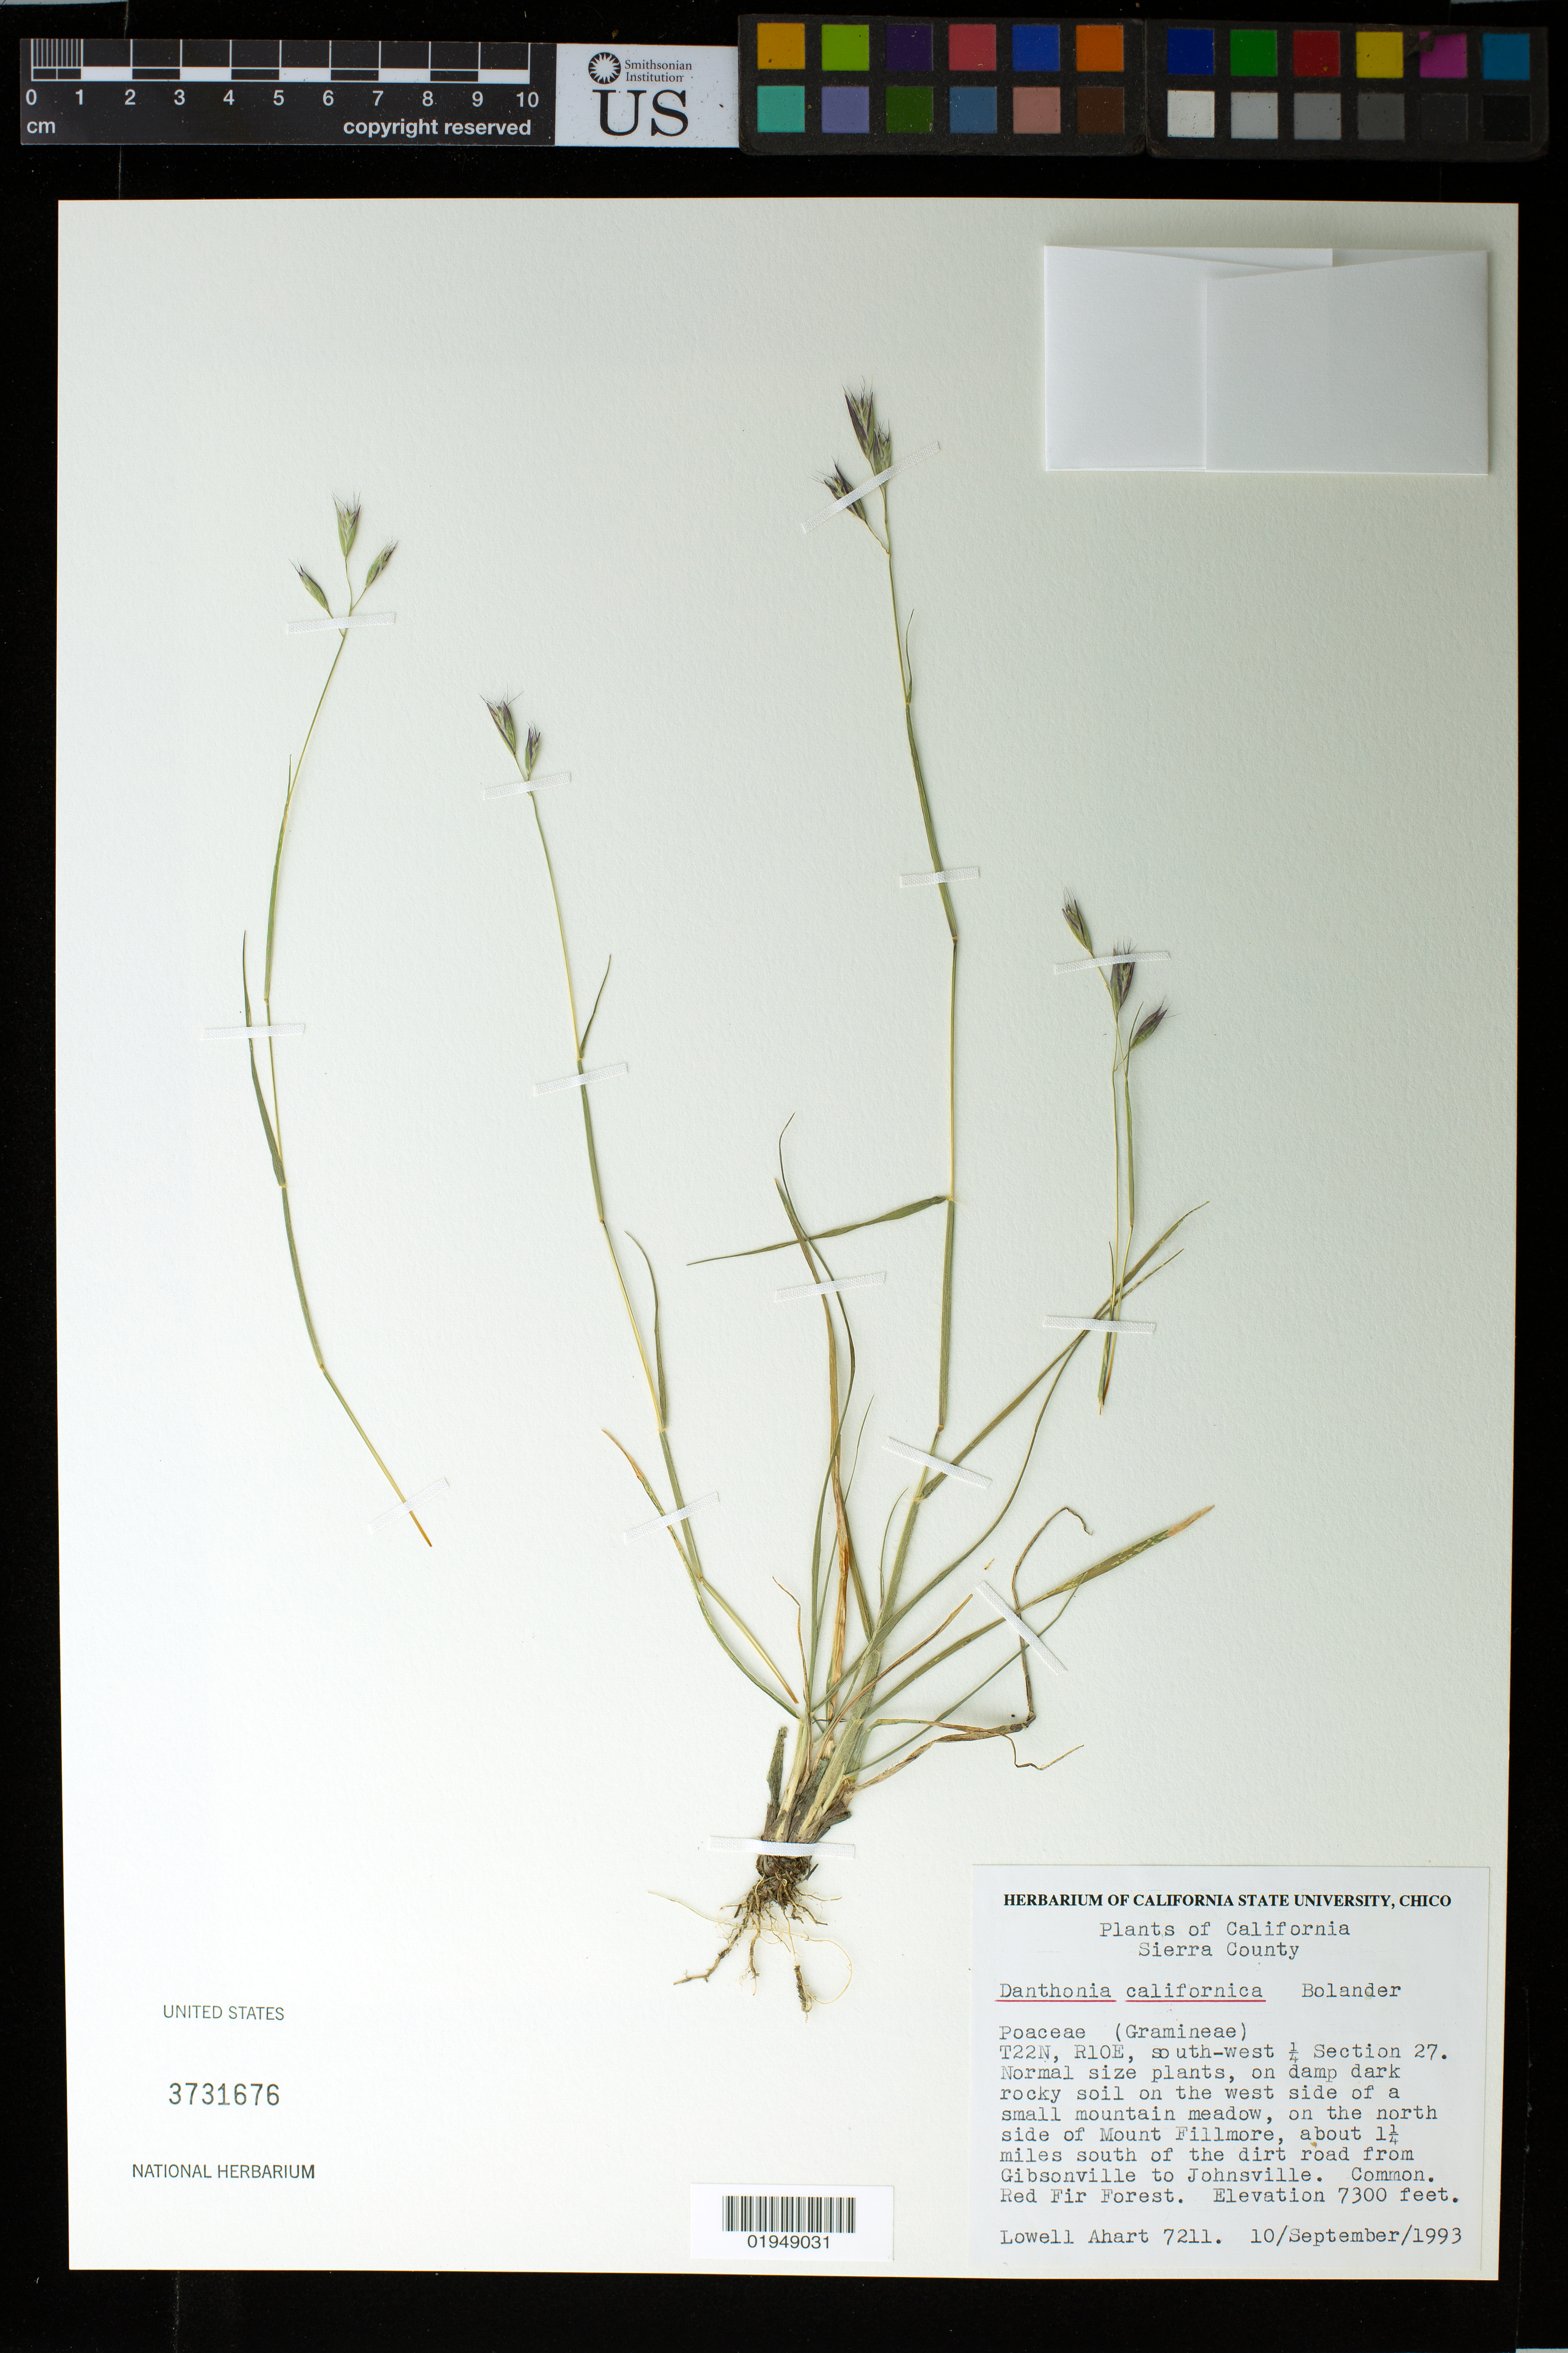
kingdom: Plantae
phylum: Tracheophyta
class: Liliopsida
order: Poales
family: Poaceae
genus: Danthonia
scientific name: Danthonia californica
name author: Bol.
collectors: L. Ahart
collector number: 7211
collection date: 1993-09-10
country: United States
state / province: California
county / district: Sierra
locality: West side of a small mountain meadow, on the north side of Mount Fillmore, about 1 1/4 miles south of the dirt road from Gibsonville to Johnsonville. T22N, R10E, south-west 1/4 Section 27.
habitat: red fir forest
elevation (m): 2225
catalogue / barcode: US 3731676